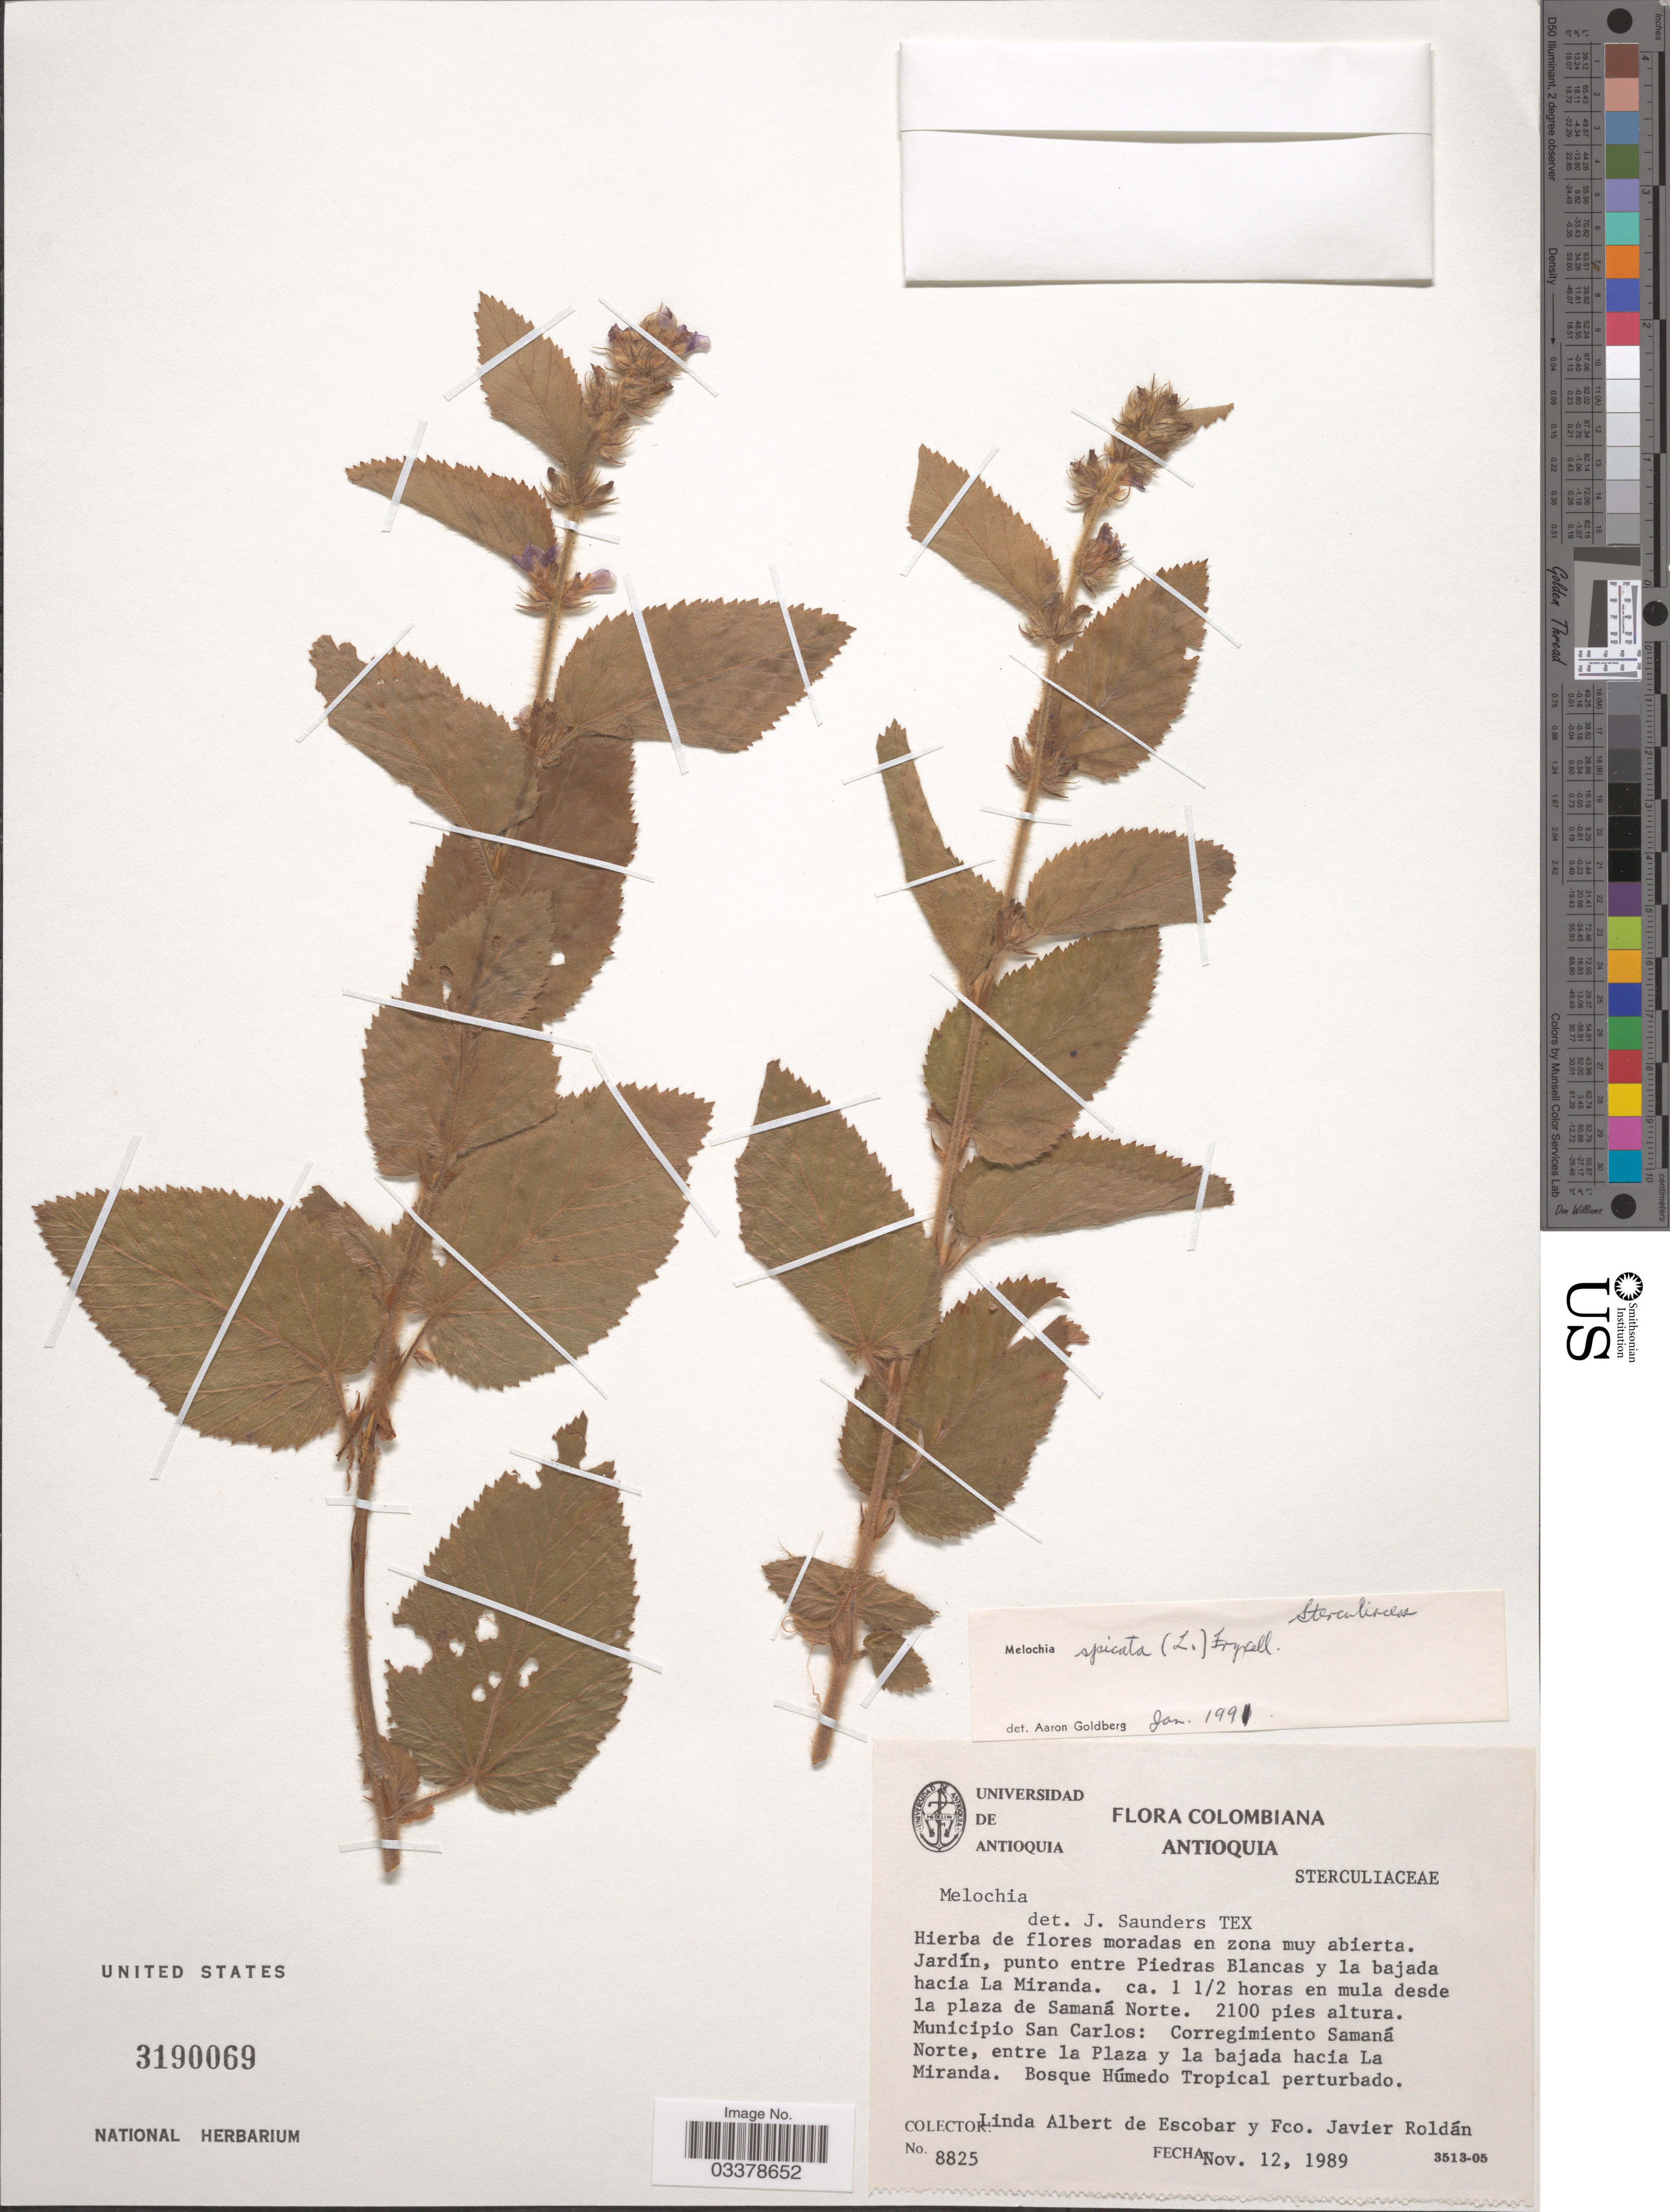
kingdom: Plantae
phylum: Tracheophyta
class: Magnoliopsida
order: Malvales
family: Malvaceae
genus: Melochia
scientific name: Melochia spicata var. spicata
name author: (L.) Fryxell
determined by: Dorr, L. J., (BOT), Smithsonian Institution - National Museum of Natural History (UNITED STATES)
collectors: L. K. de Escobar & F. J. Roldán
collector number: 8825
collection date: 1989-11-12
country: Colombia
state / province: Antioquia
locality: Hierba de flores moradas en zona muy abierta. Jardín, punto entre Peidras Blancas y la bajada hacia La Miranda. Ca. 1 1/2 horas en mula desde la plaza de Samaná Norte. Municipio San Carlos: Corregimiento Samaná Norte, entre la Plaza y la bajada hacia La Miranda.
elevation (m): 640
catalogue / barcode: US 3190069